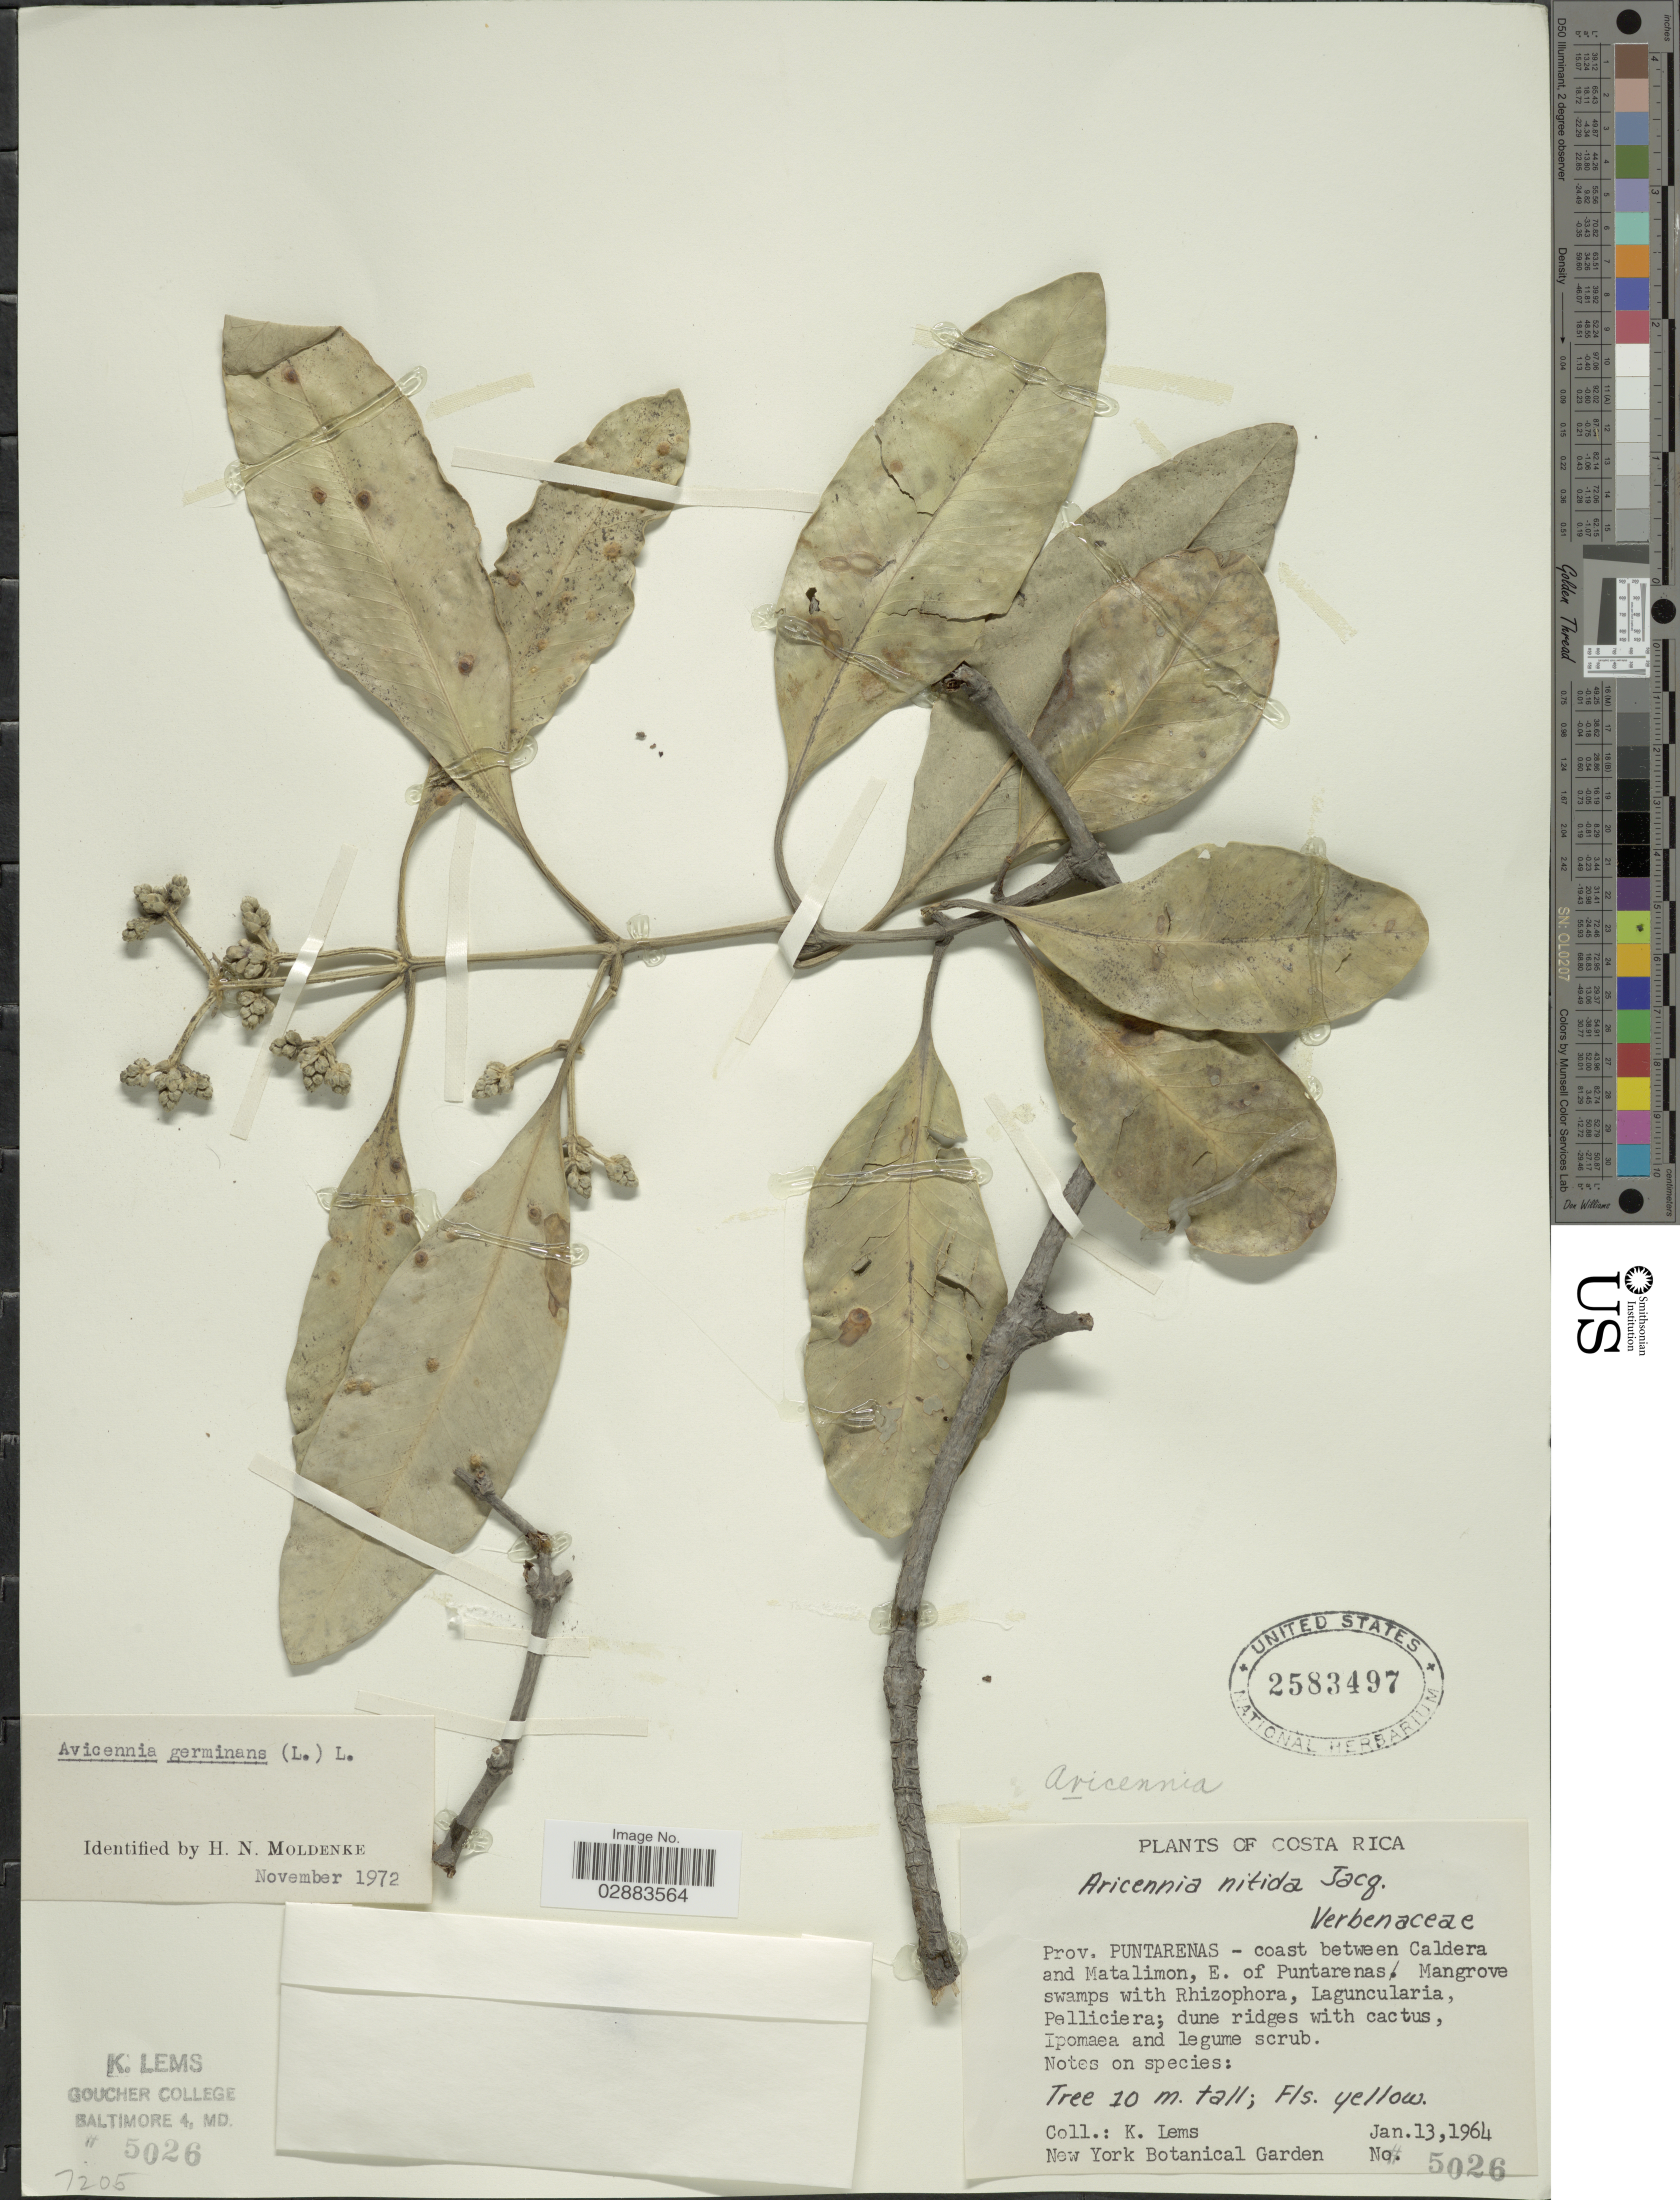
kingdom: Plantae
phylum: Tracheophyta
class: Magnoliopsida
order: Lamiales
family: Acanthaceae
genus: Avicennia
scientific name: Avicennia germinans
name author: (L.) L.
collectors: K. Lems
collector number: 5026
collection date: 1964-01-13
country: Costa Rica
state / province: Puntarenas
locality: Coast between Caldera and Matalimon, E. of Puntarenas.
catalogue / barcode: US 2583497